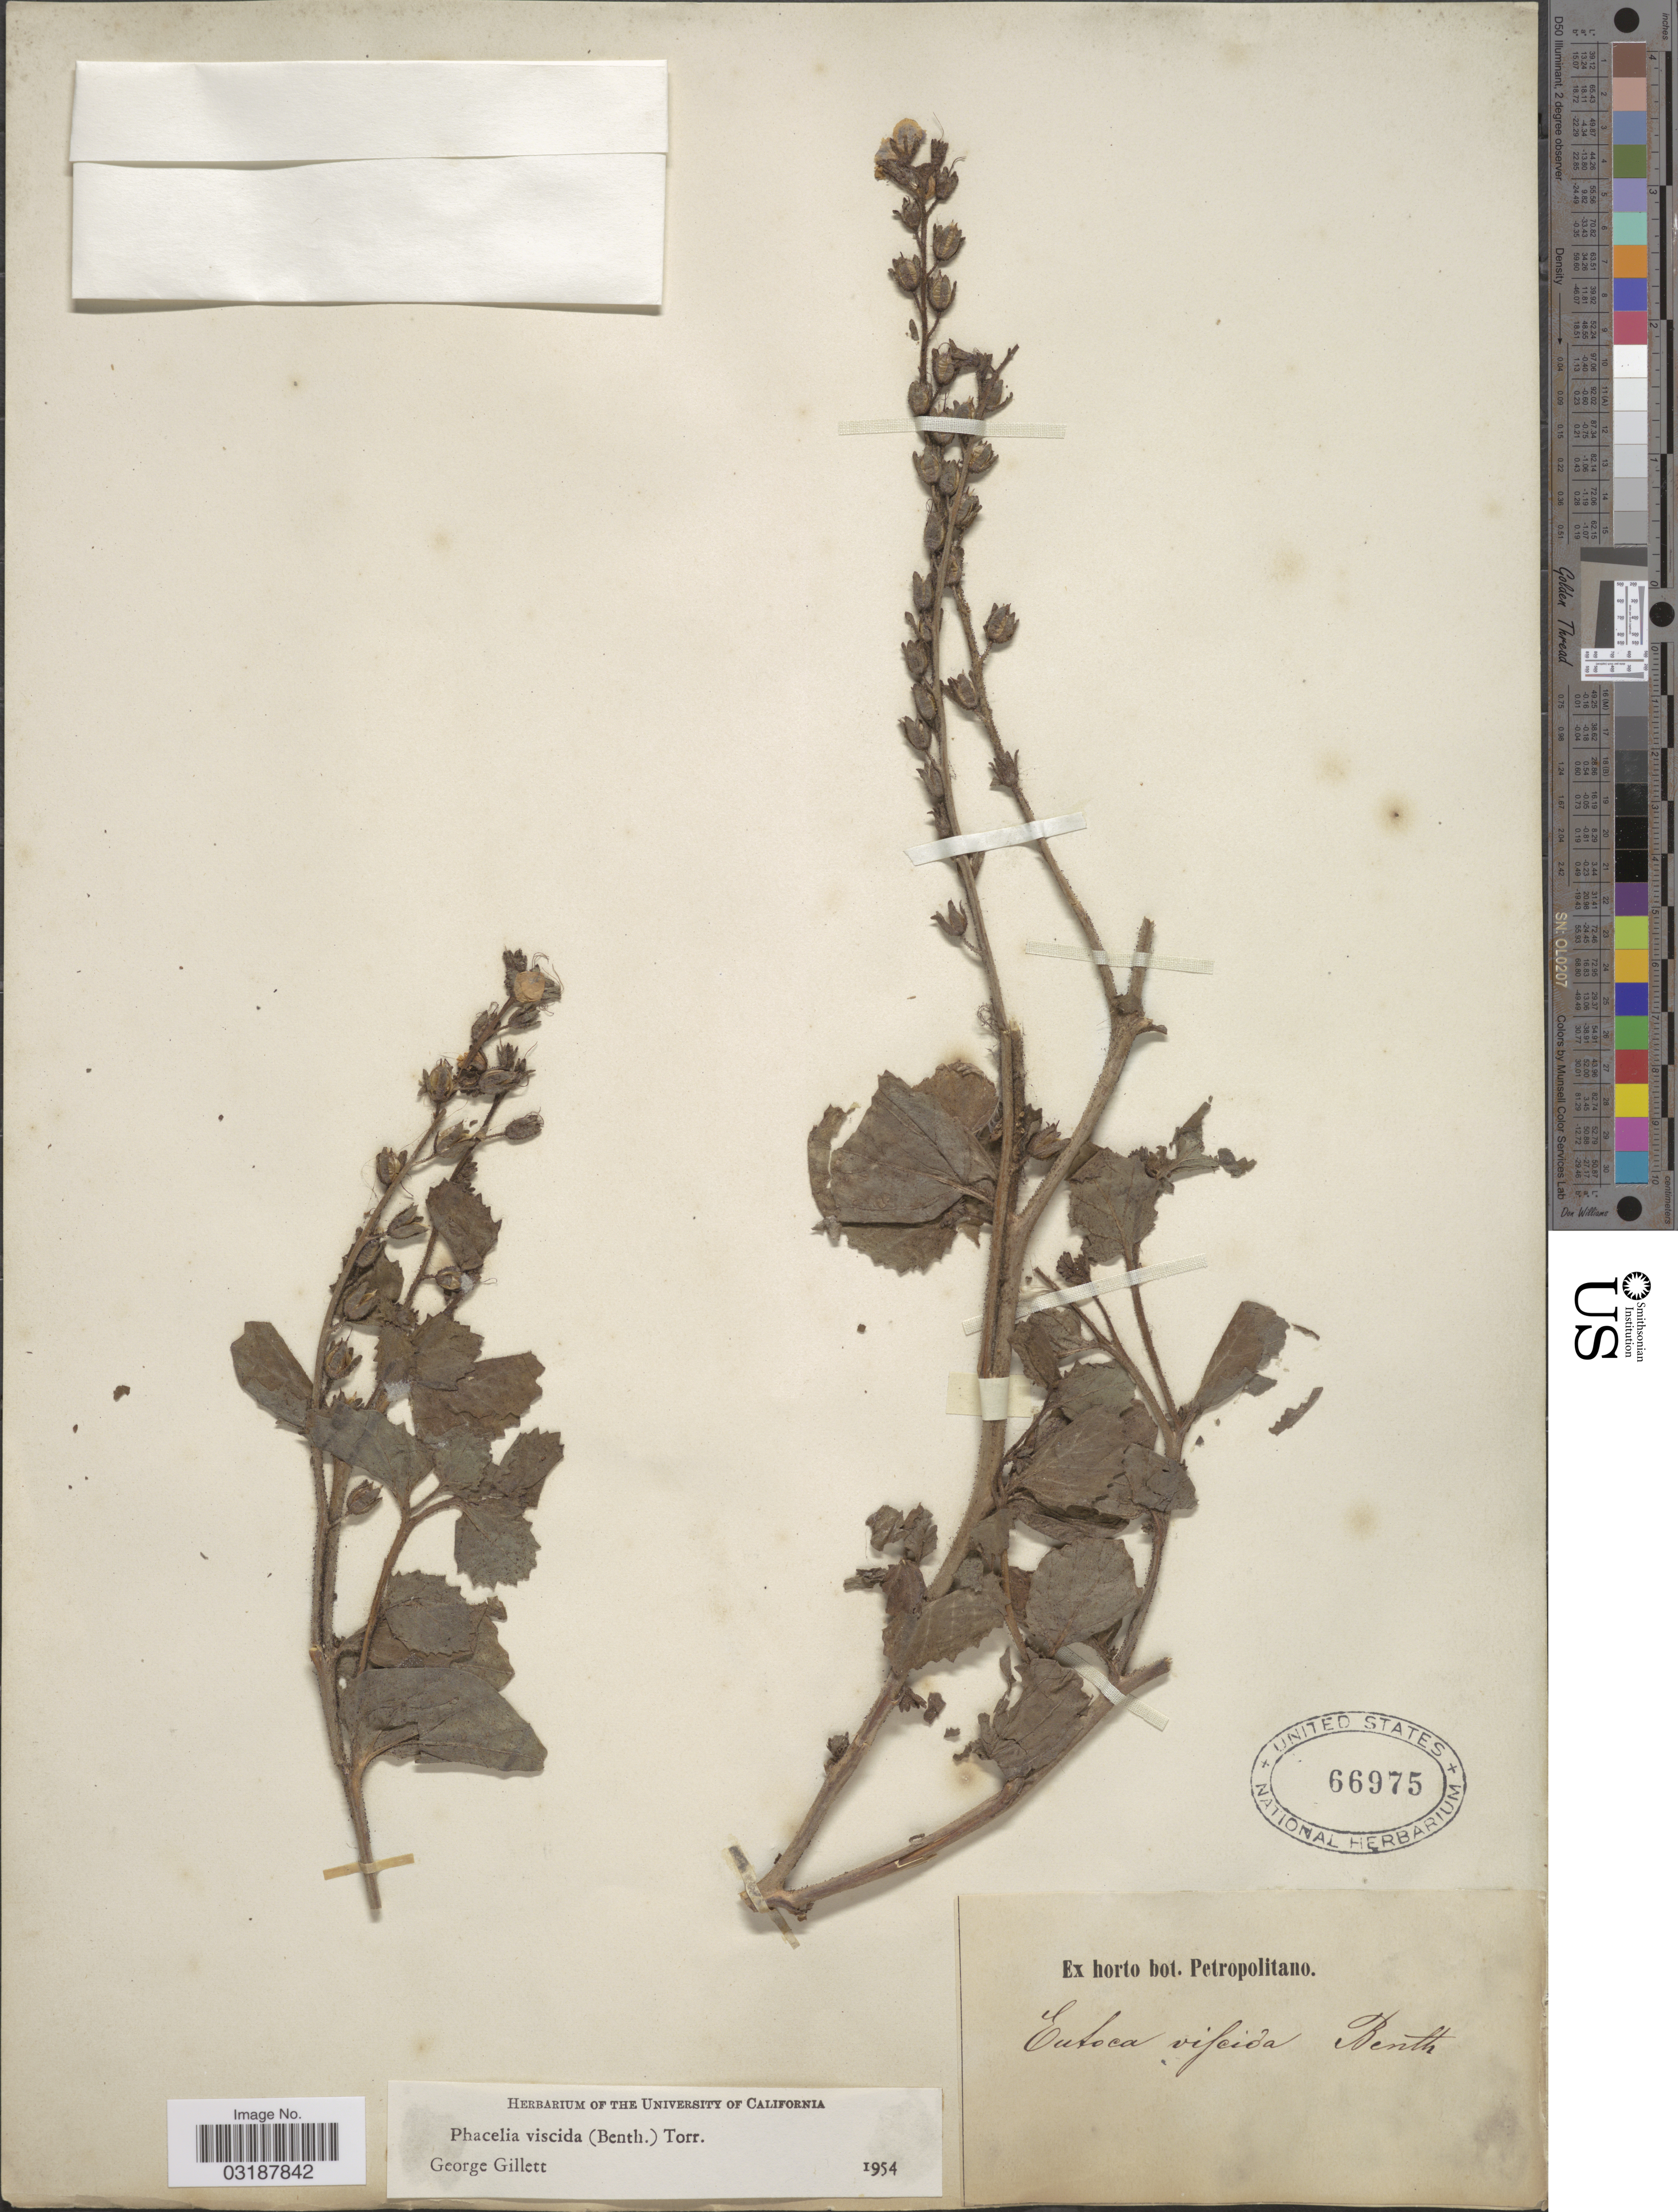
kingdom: Plantae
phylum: Tracheophyta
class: Magnoliopsida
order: Boraginales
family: Hydrophyllaceae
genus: Phacelia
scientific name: Phacelia viscida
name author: (Benth.) Torr.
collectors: ex Horto Bot. Petropolitano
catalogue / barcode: US 66975